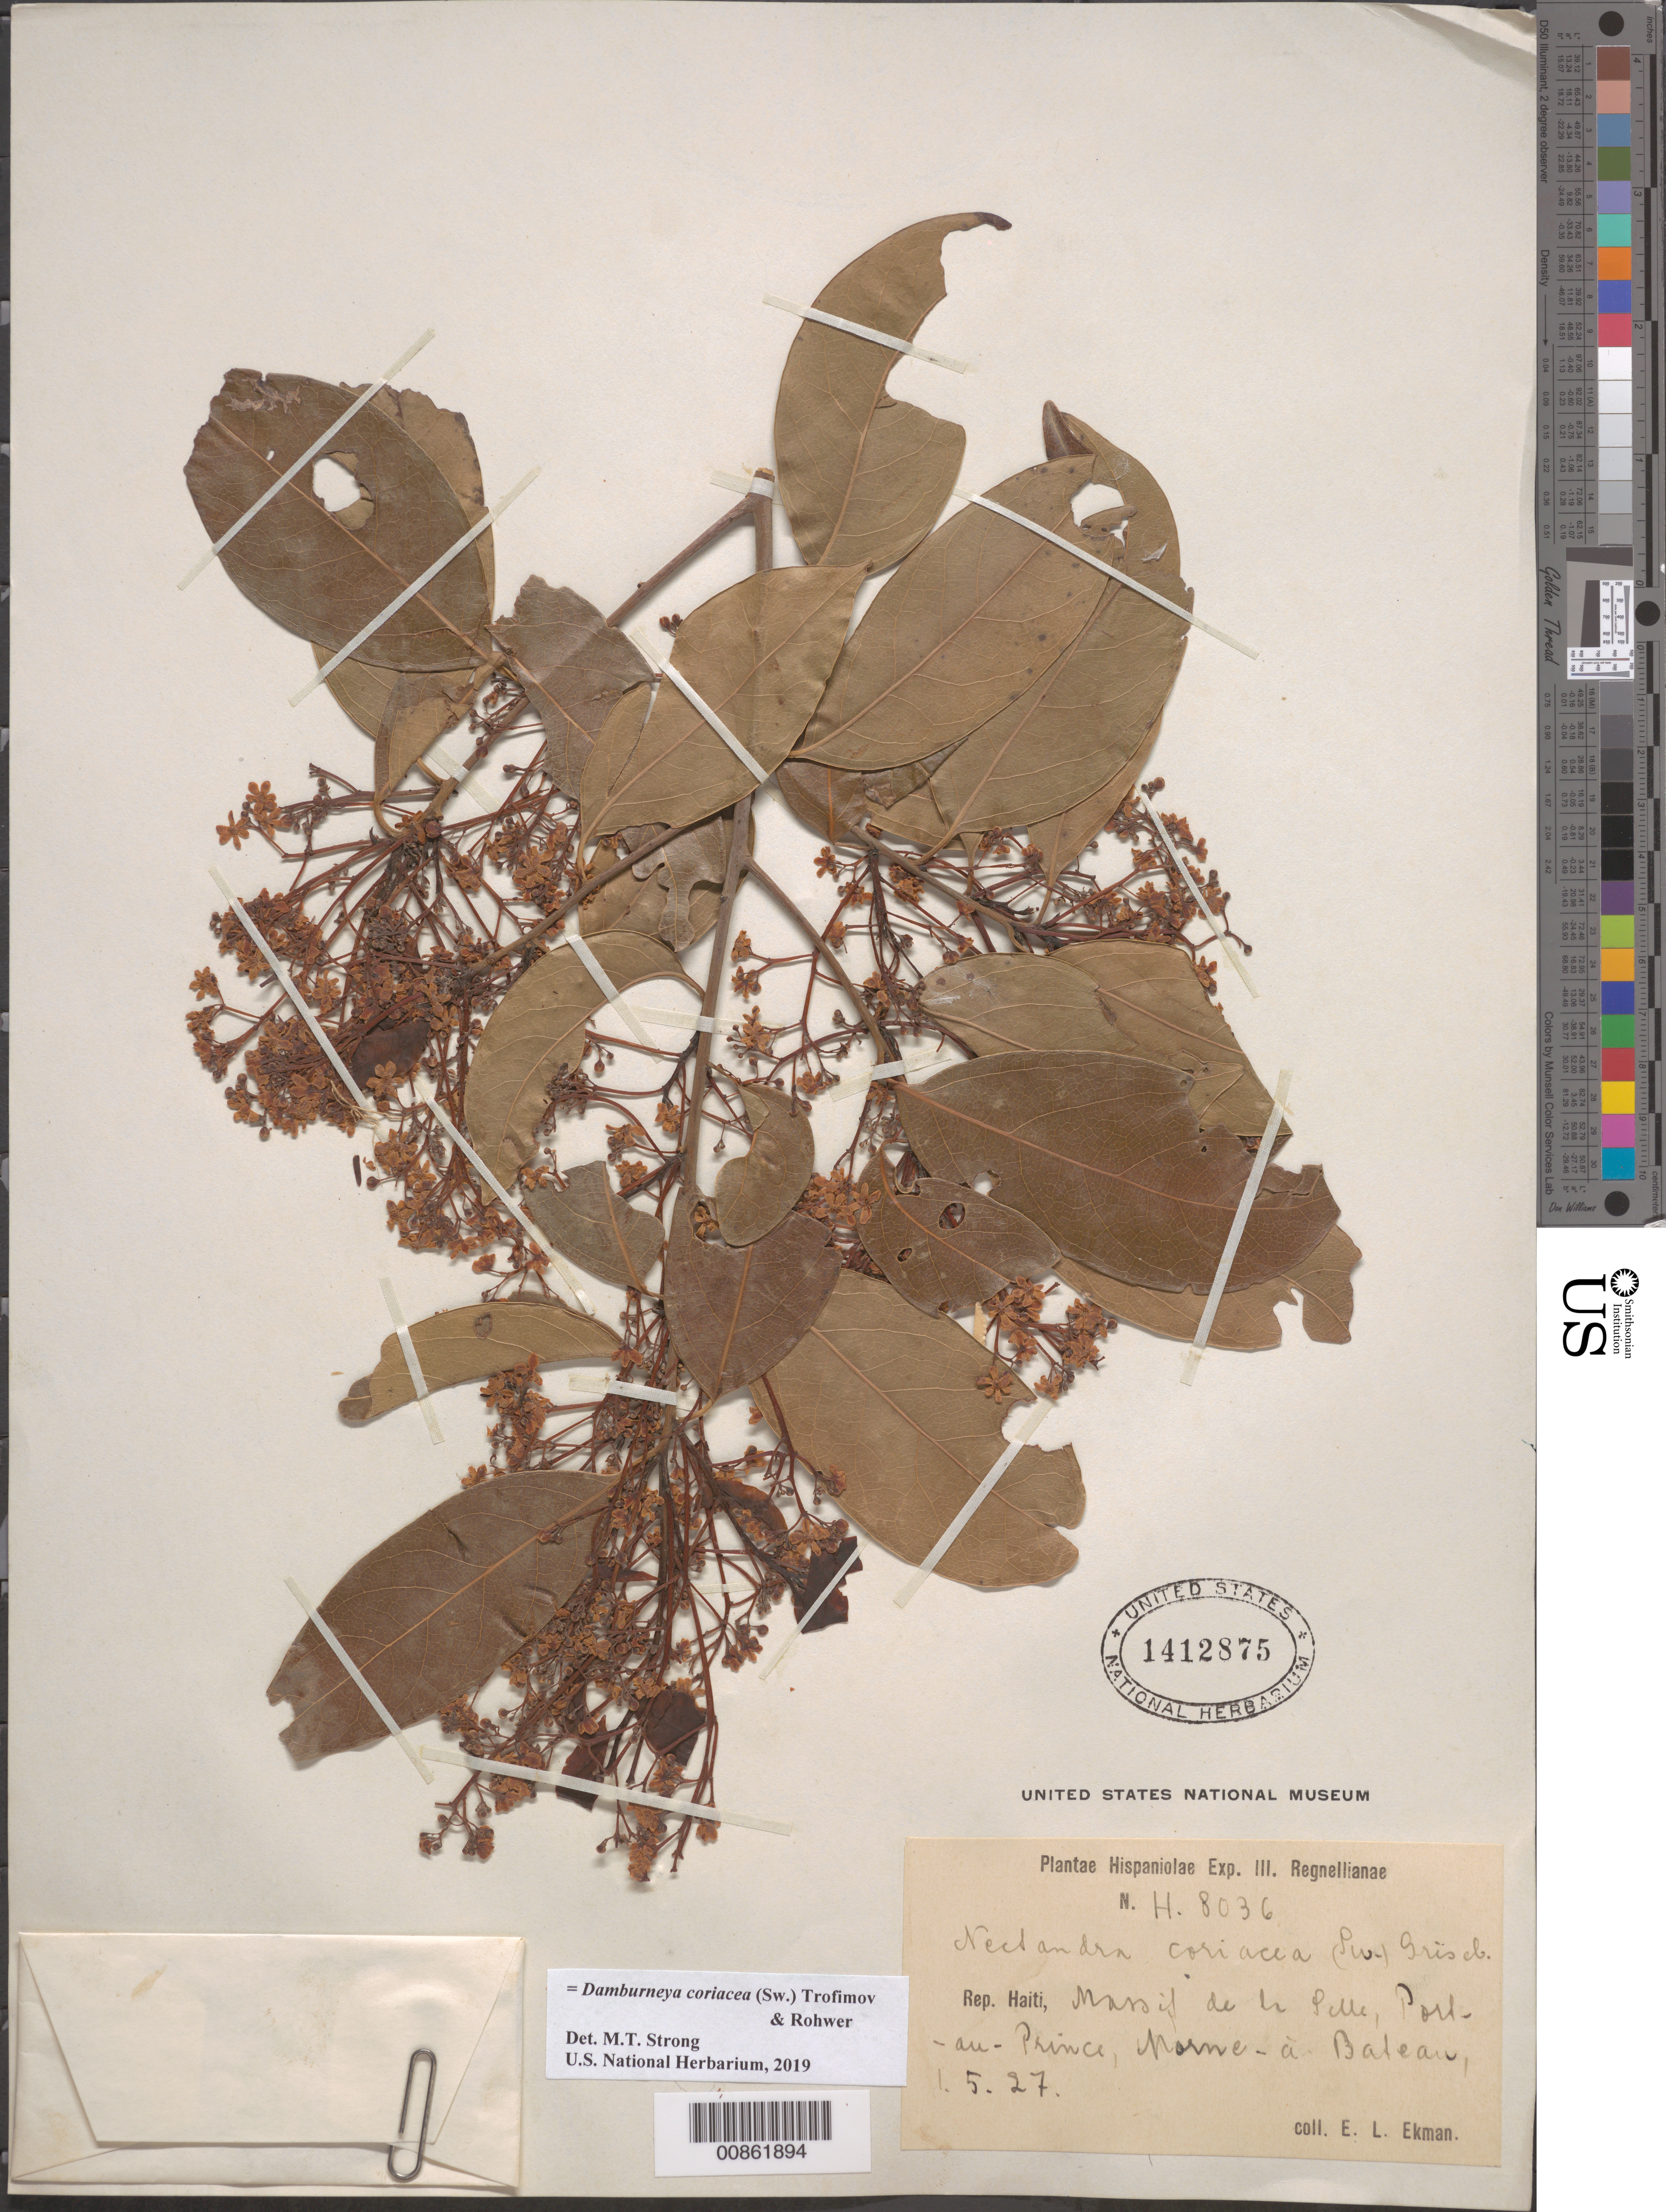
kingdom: Plantae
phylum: Tracheophyta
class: Magnoliopsida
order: Laurales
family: Lauraceae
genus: Damburneya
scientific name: Damburneya coriacea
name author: (Sw.) Trofimov & Rohwer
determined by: Strong, M. T., (US), Smithsonian Institution - National Museum of Natural History (UNITED STATES)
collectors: E. L. Ekman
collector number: H 8036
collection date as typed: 01 May 1927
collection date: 1927-05-01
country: Haiti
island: Hispaniola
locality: Massif de la Selle, Port-au-Prince, Morne à Bateau.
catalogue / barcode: US 1412875